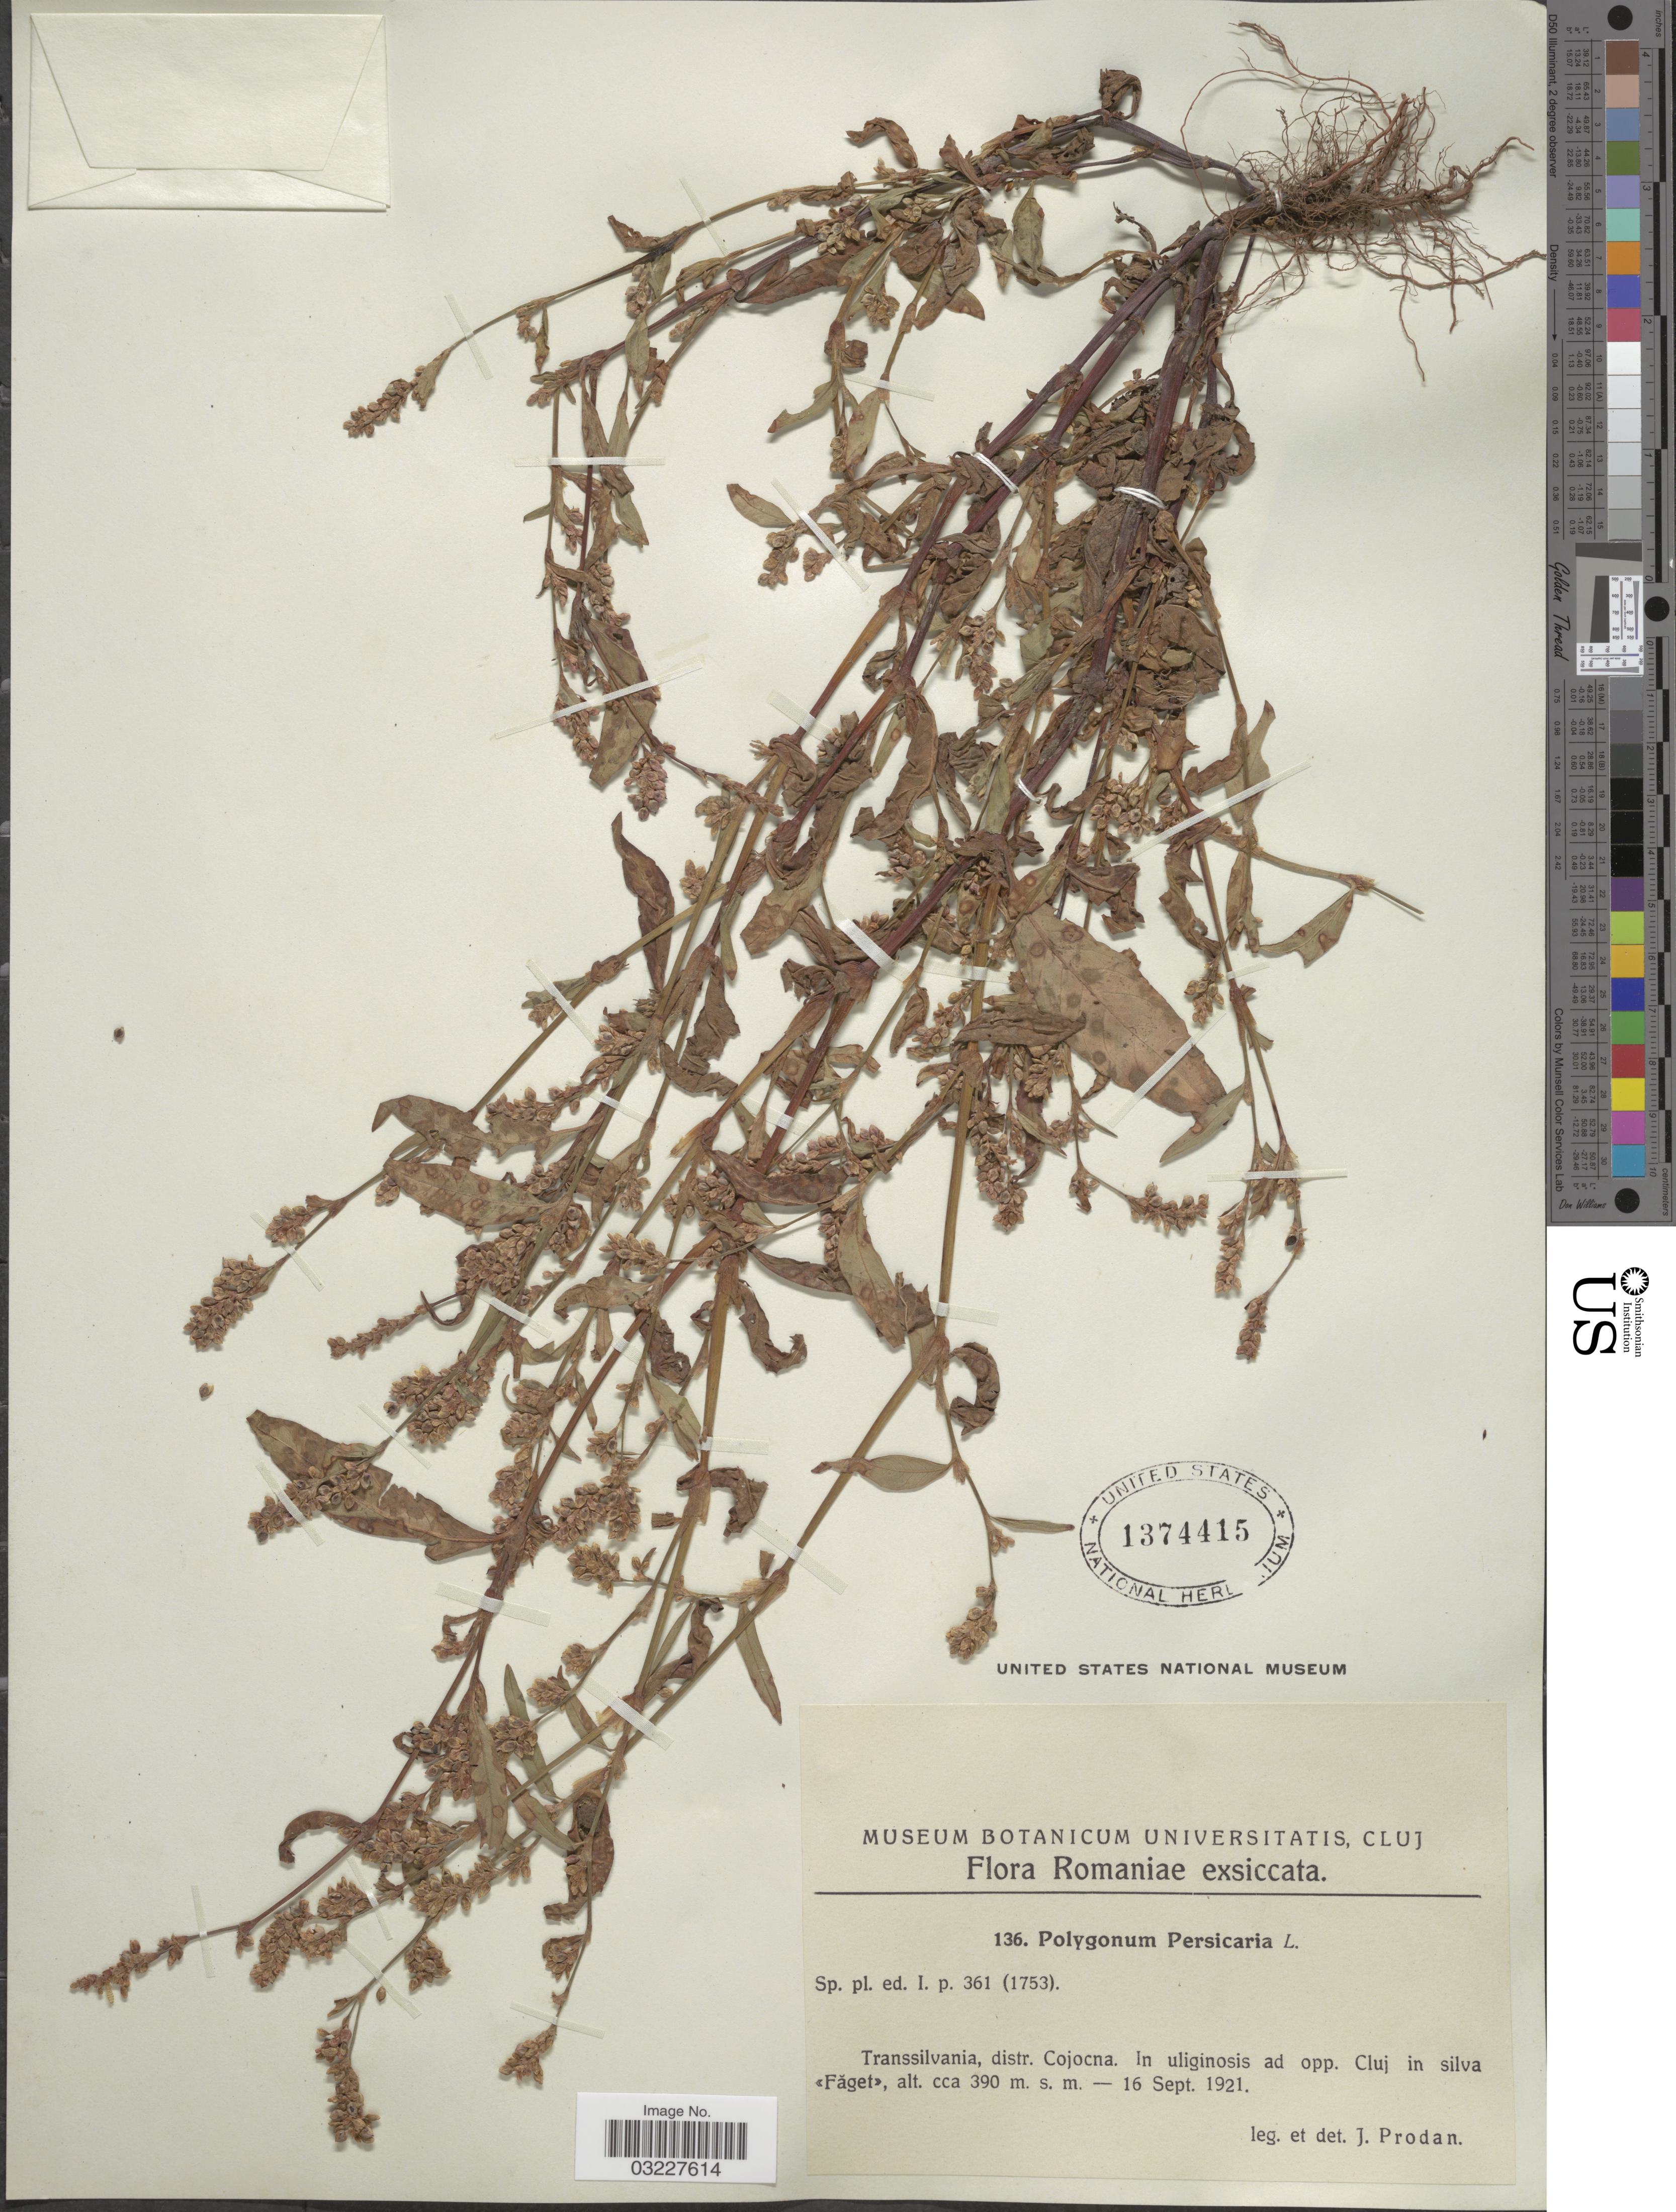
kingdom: Plantae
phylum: Tracheophyta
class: Magnoliopsida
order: Caryophyllales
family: Polygonaceae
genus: Polygonum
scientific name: Polygonum persicaria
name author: L.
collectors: J. Prodan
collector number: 136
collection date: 1921-09-16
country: Romania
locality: Romaniae exsiccata. Transsilvania, distr. Cojocna. In uliginosis ad opp. Cluj in silva Faget.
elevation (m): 390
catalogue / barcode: US 1374415